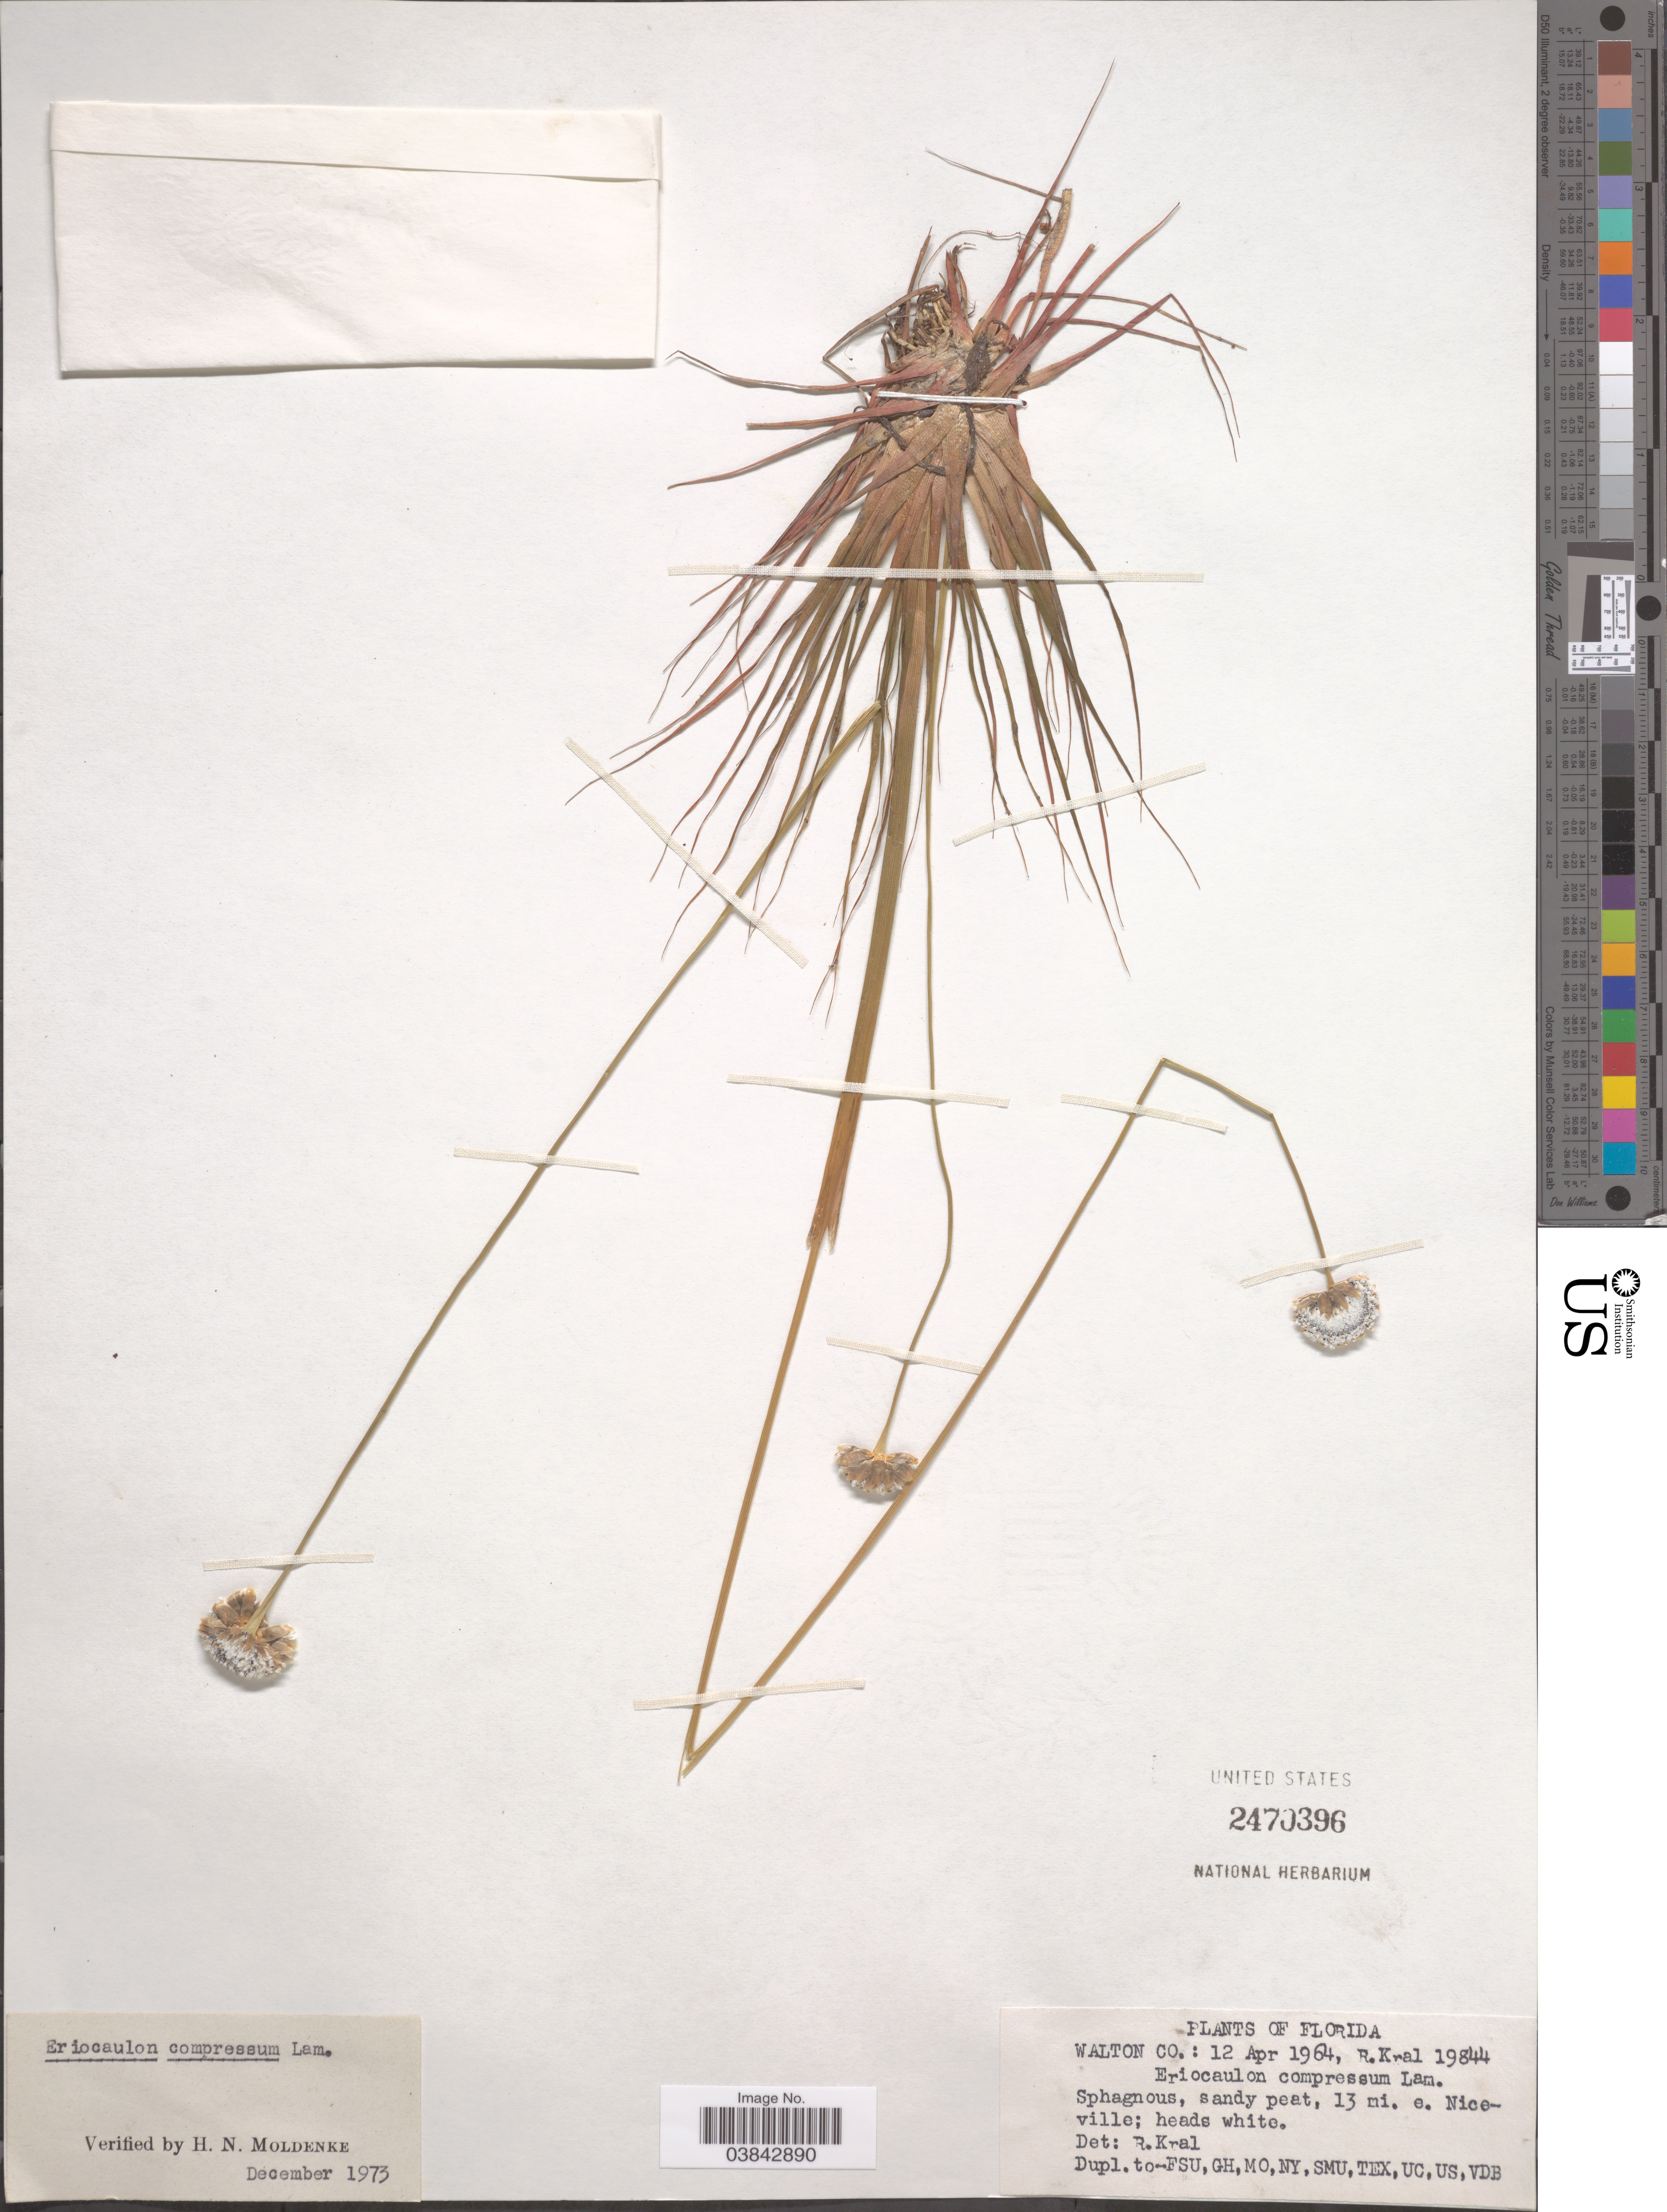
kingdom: Plantae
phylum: Tracheophyta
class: Liliopsida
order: Poales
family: Eriocaulaceae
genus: Eriocaulon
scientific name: Eriocaulon compressum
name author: Lam.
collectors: R. Kral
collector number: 19844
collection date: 1964-04-12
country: United States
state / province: Florida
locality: Walton Co. Niceville.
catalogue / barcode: US 2470396